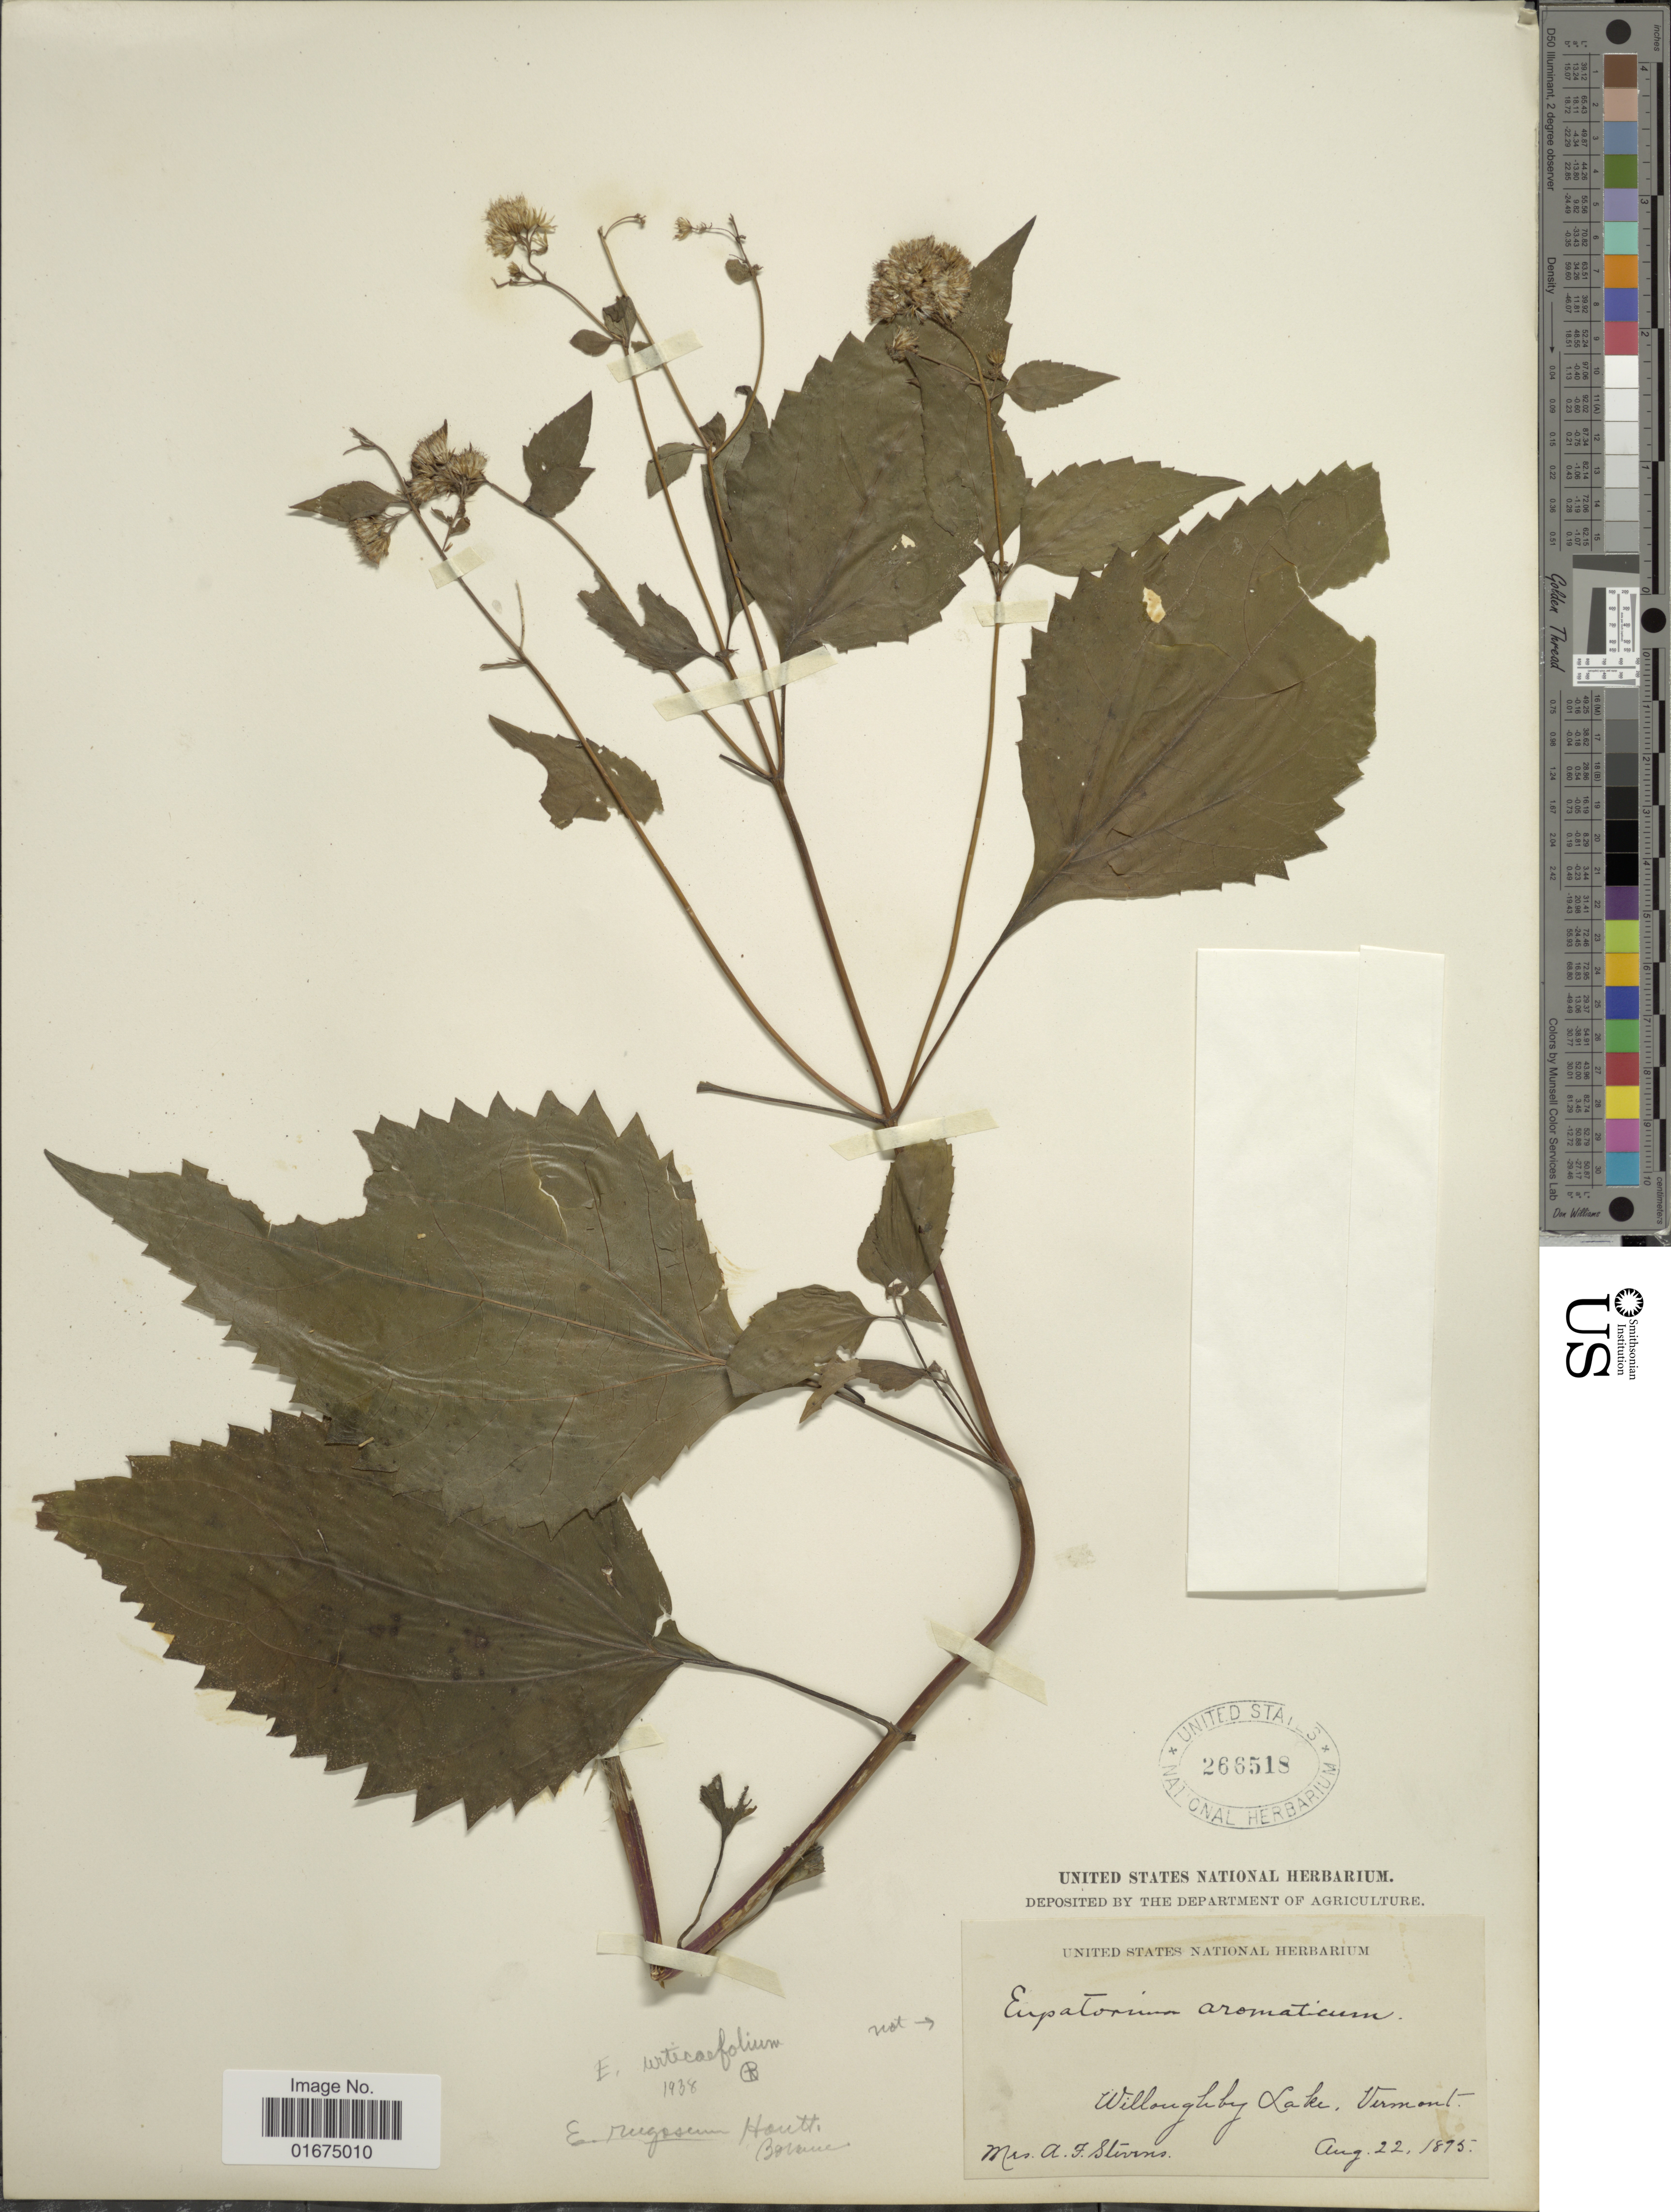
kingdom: Plantae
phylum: Tracheophyta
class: Magnoliopsida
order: Asterales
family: Asteraceae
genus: Ageratina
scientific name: Ageratina altissima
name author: (L.) R.M. King & H. Rob.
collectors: A. Stevens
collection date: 1895-08-22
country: United States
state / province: Vermont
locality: Willoughby Lake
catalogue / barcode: US 266518